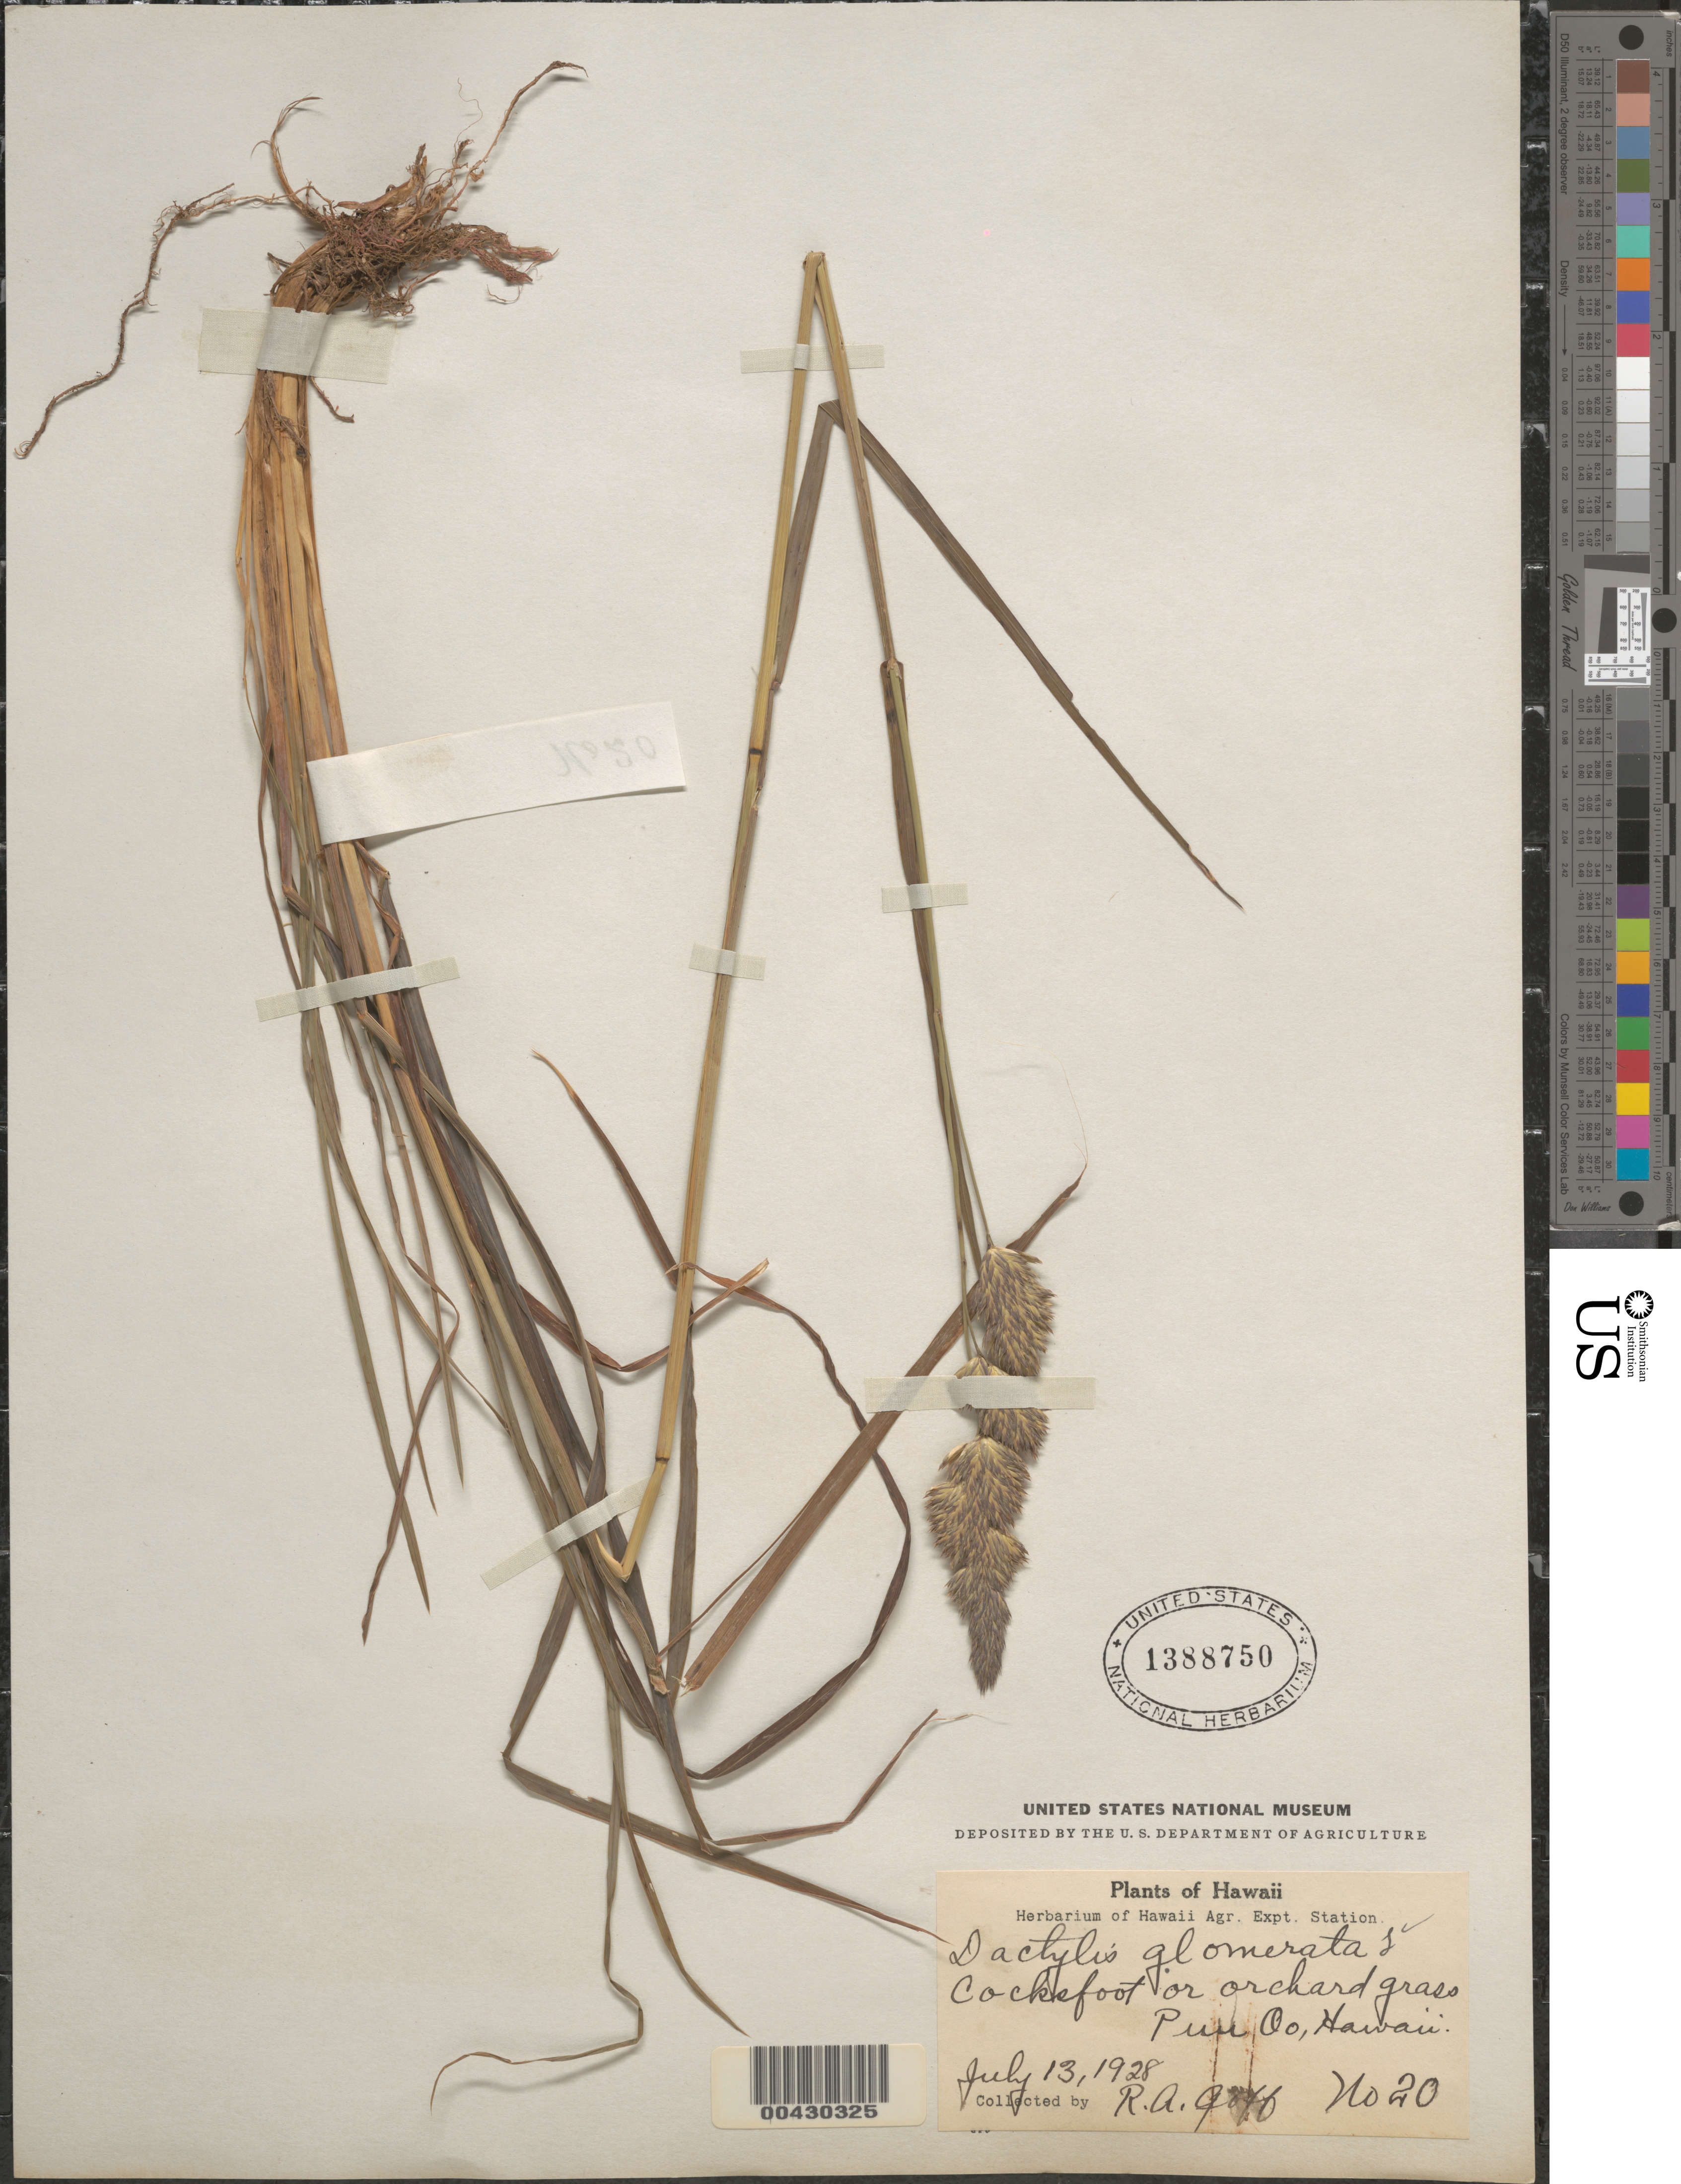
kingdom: Plantae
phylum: Tracheophyta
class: Liliopsida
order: Poales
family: Poaceae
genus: Dactylis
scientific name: Dactylis glomerata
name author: L.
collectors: R. Goff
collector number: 20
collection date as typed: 13 Jul 1928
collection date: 1928-07-13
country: United States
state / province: Hawaii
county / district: Hawaii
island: Hawaii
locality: Puu Oo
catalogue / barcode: US 1388750